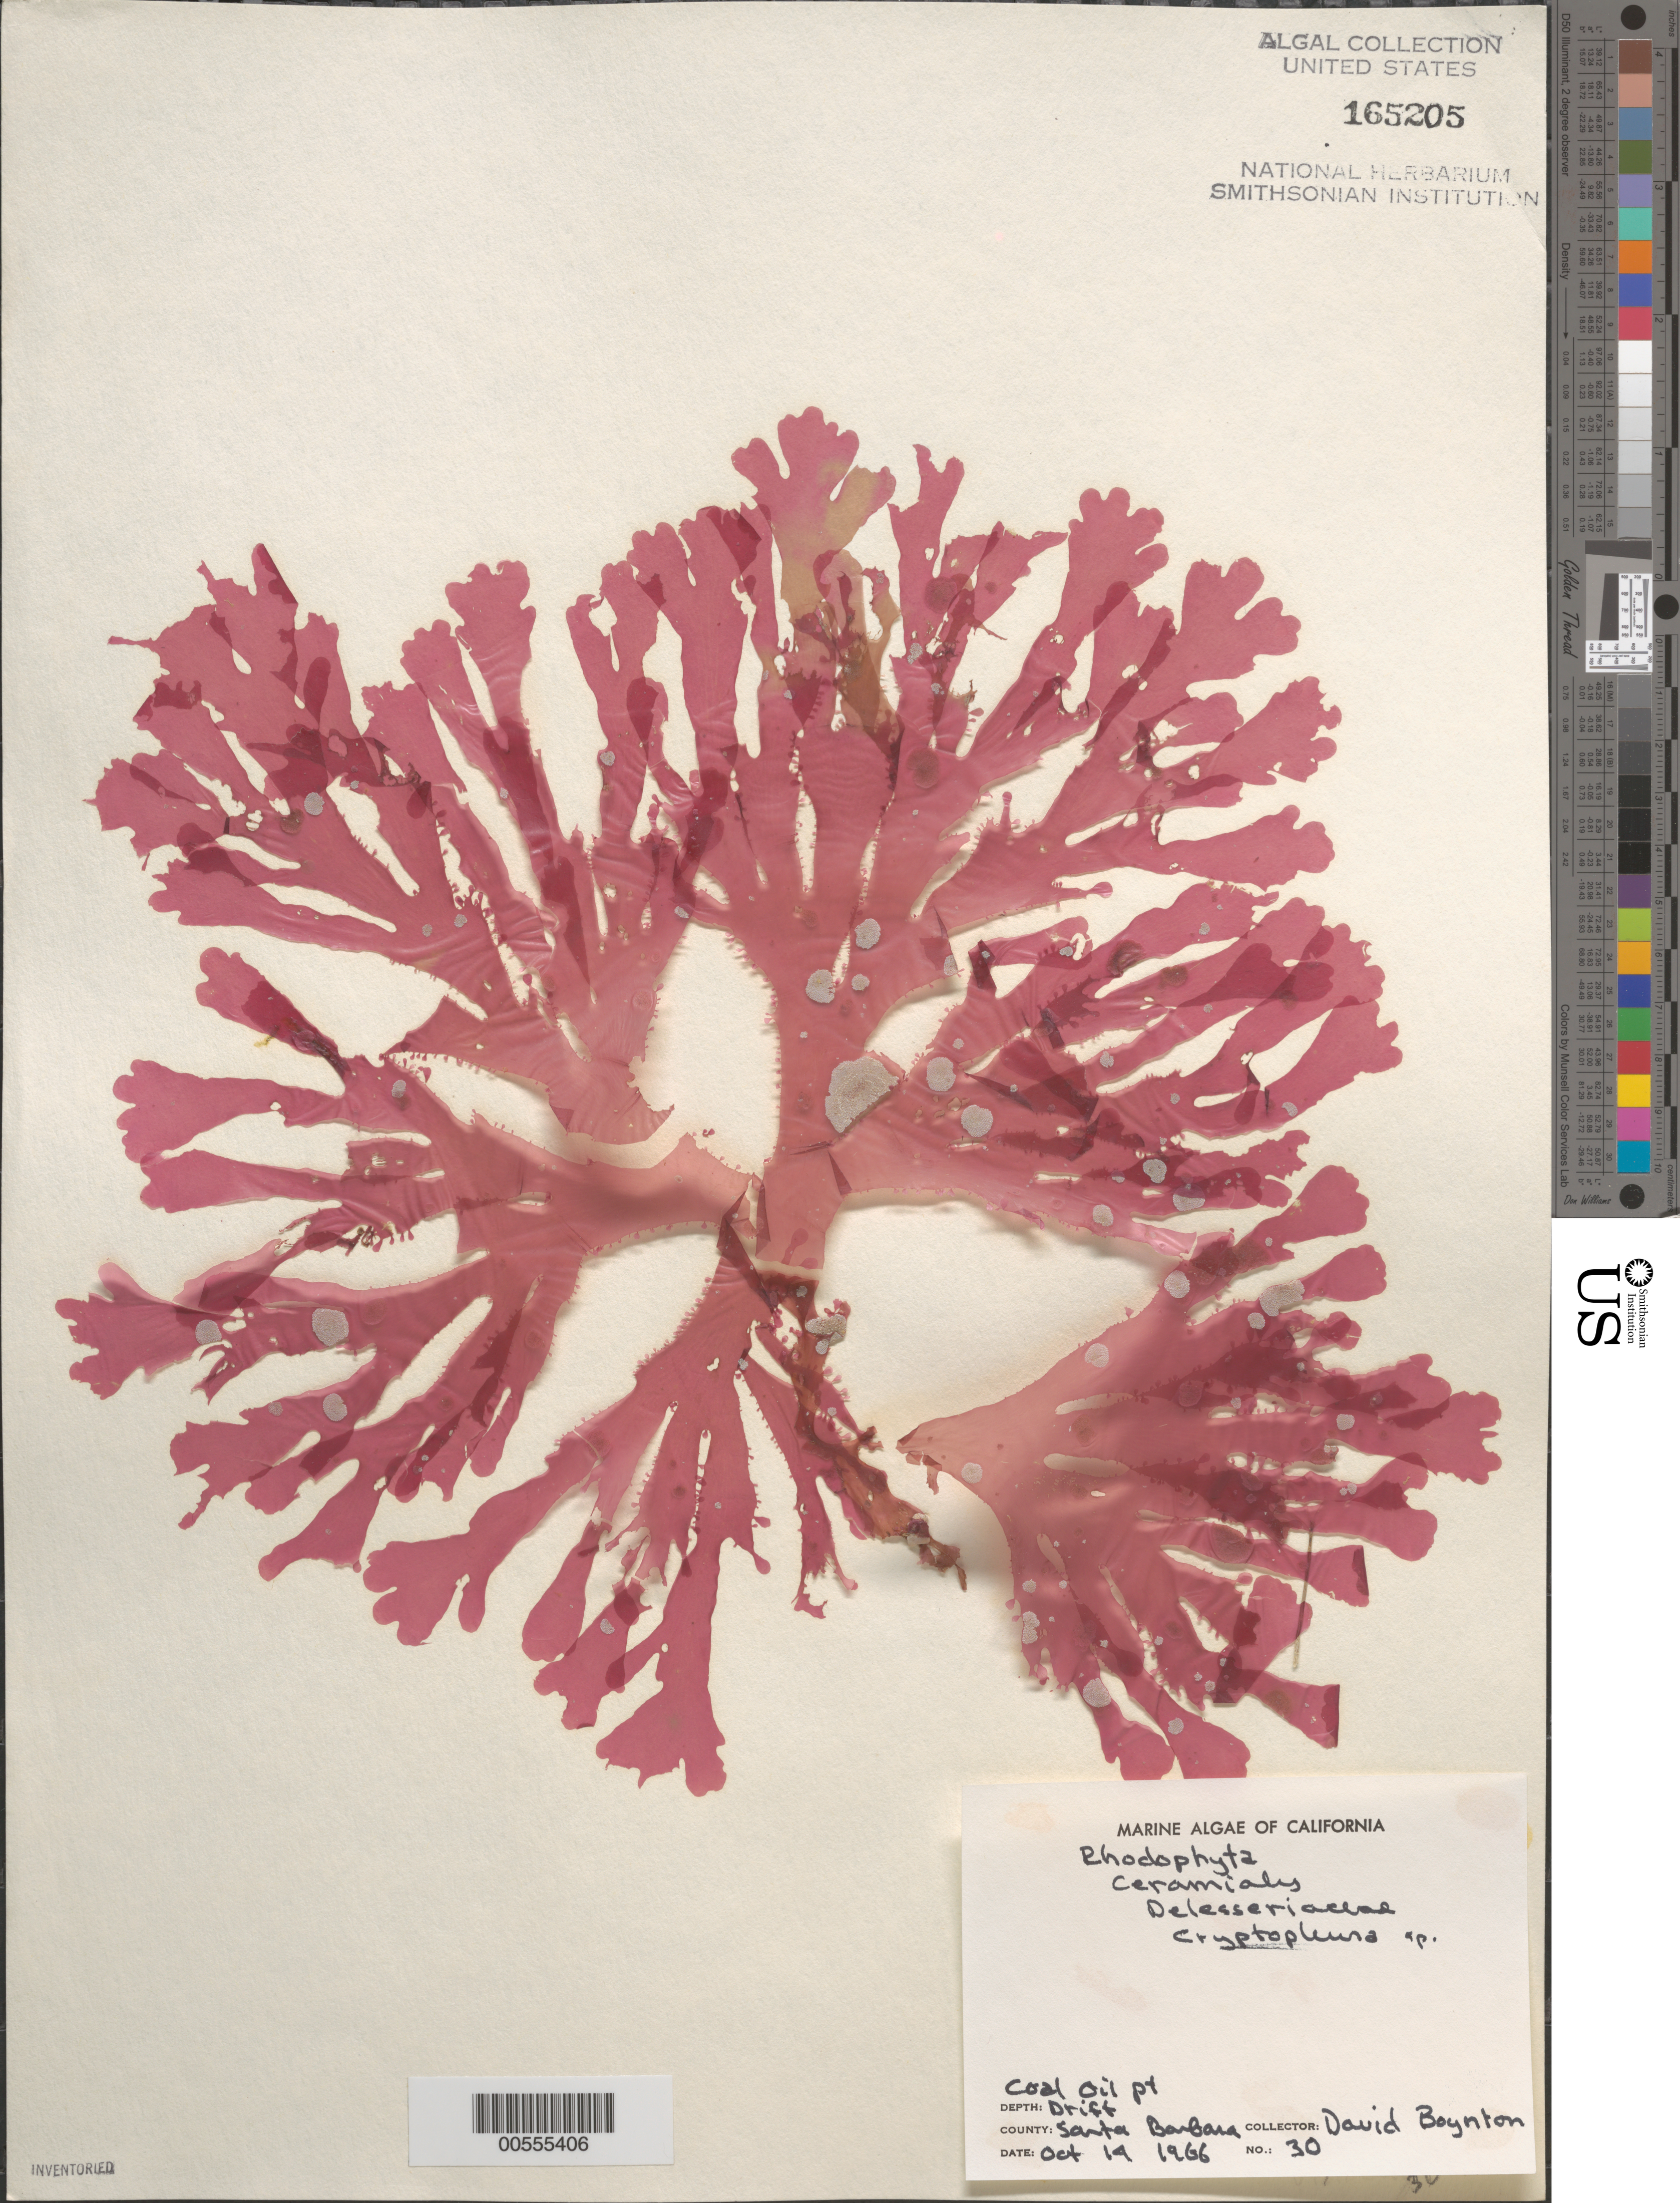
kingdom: Plantae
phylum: Rhodophyta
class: Florideophyceae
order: Ceramiales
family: Delesseriaceae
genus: Cryptopleura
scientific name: Cryptopleura sp.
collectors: D. Boynton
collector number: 30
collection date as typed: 14 Oct 1966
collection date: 1966-10-14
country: United States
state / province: California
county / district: Santa Barbara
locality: Coal Oil Point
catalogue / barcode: US 165205